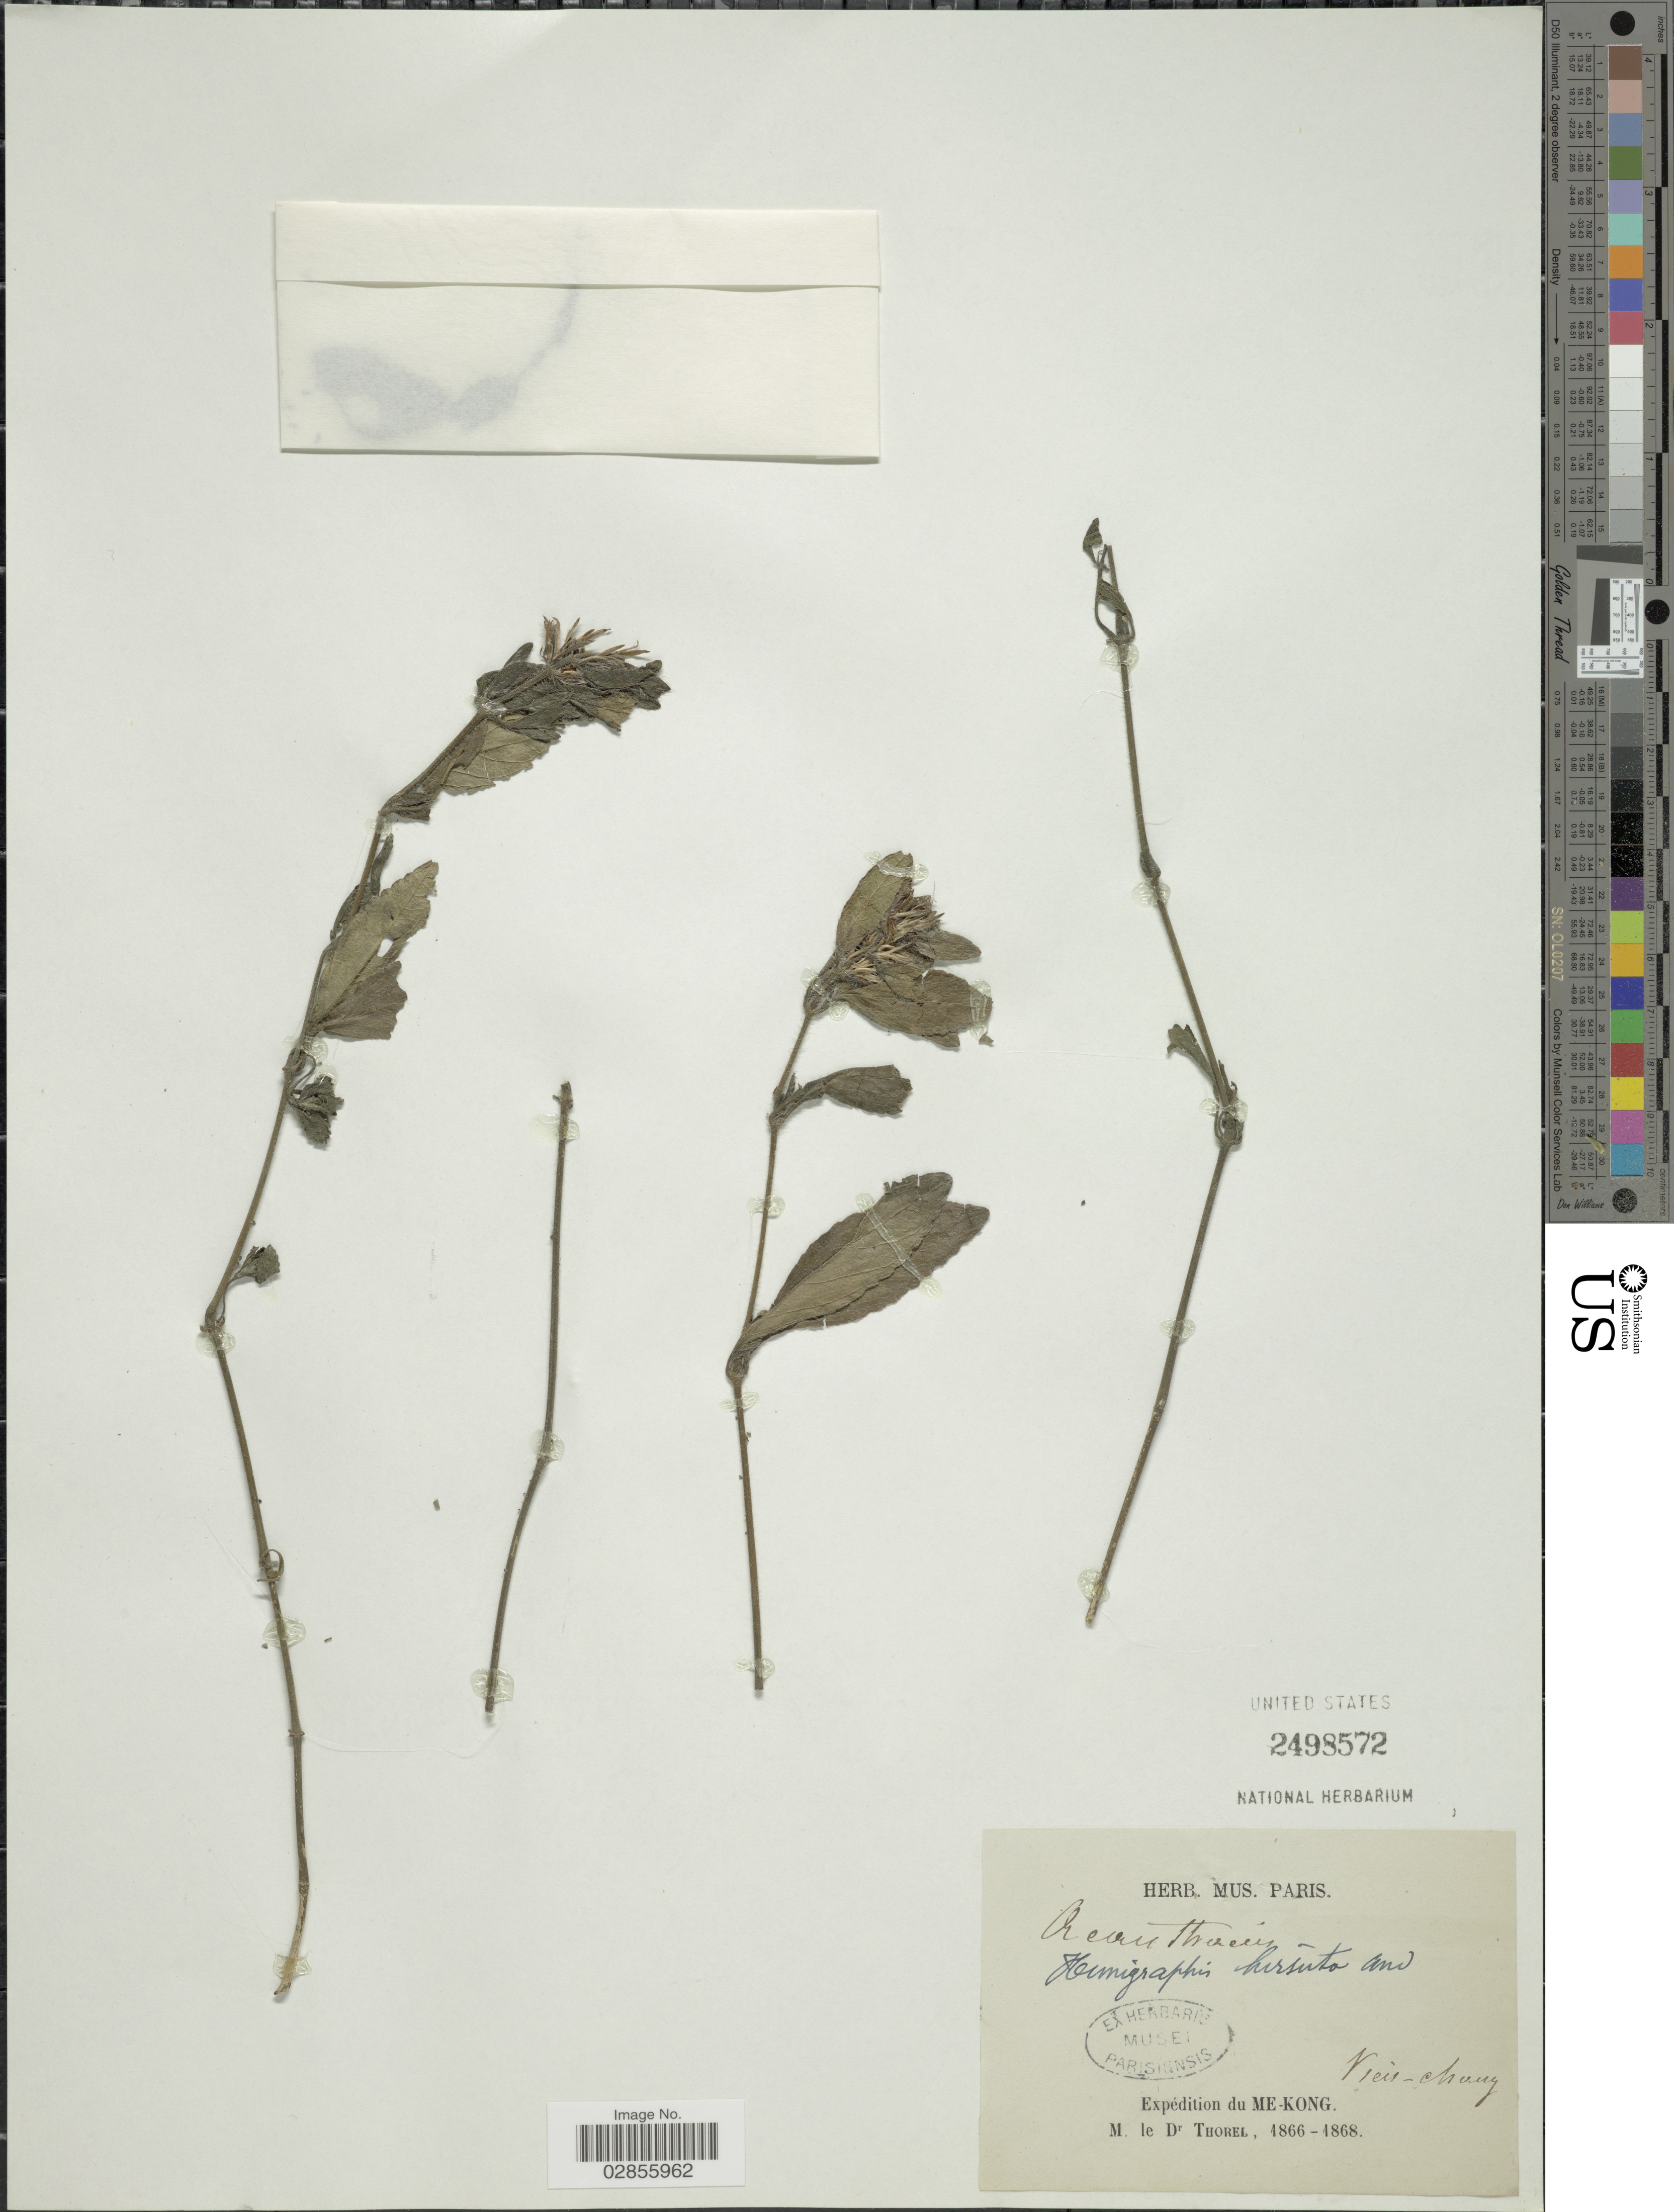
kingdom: Plantae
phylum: Tracheophyta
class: Magnoliopsida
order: Lamiales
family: Acanthaceae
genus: Hemigraphis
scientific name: Hemigraphis hirsuta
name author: T. Anderson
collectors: Thorel, M. "M. [=Monsieur] Thorel" DO NOT USE (error for C. Thorel)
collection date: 1866/1868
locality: Me-Kong. Vieis-chang.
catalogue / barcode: US 2498572